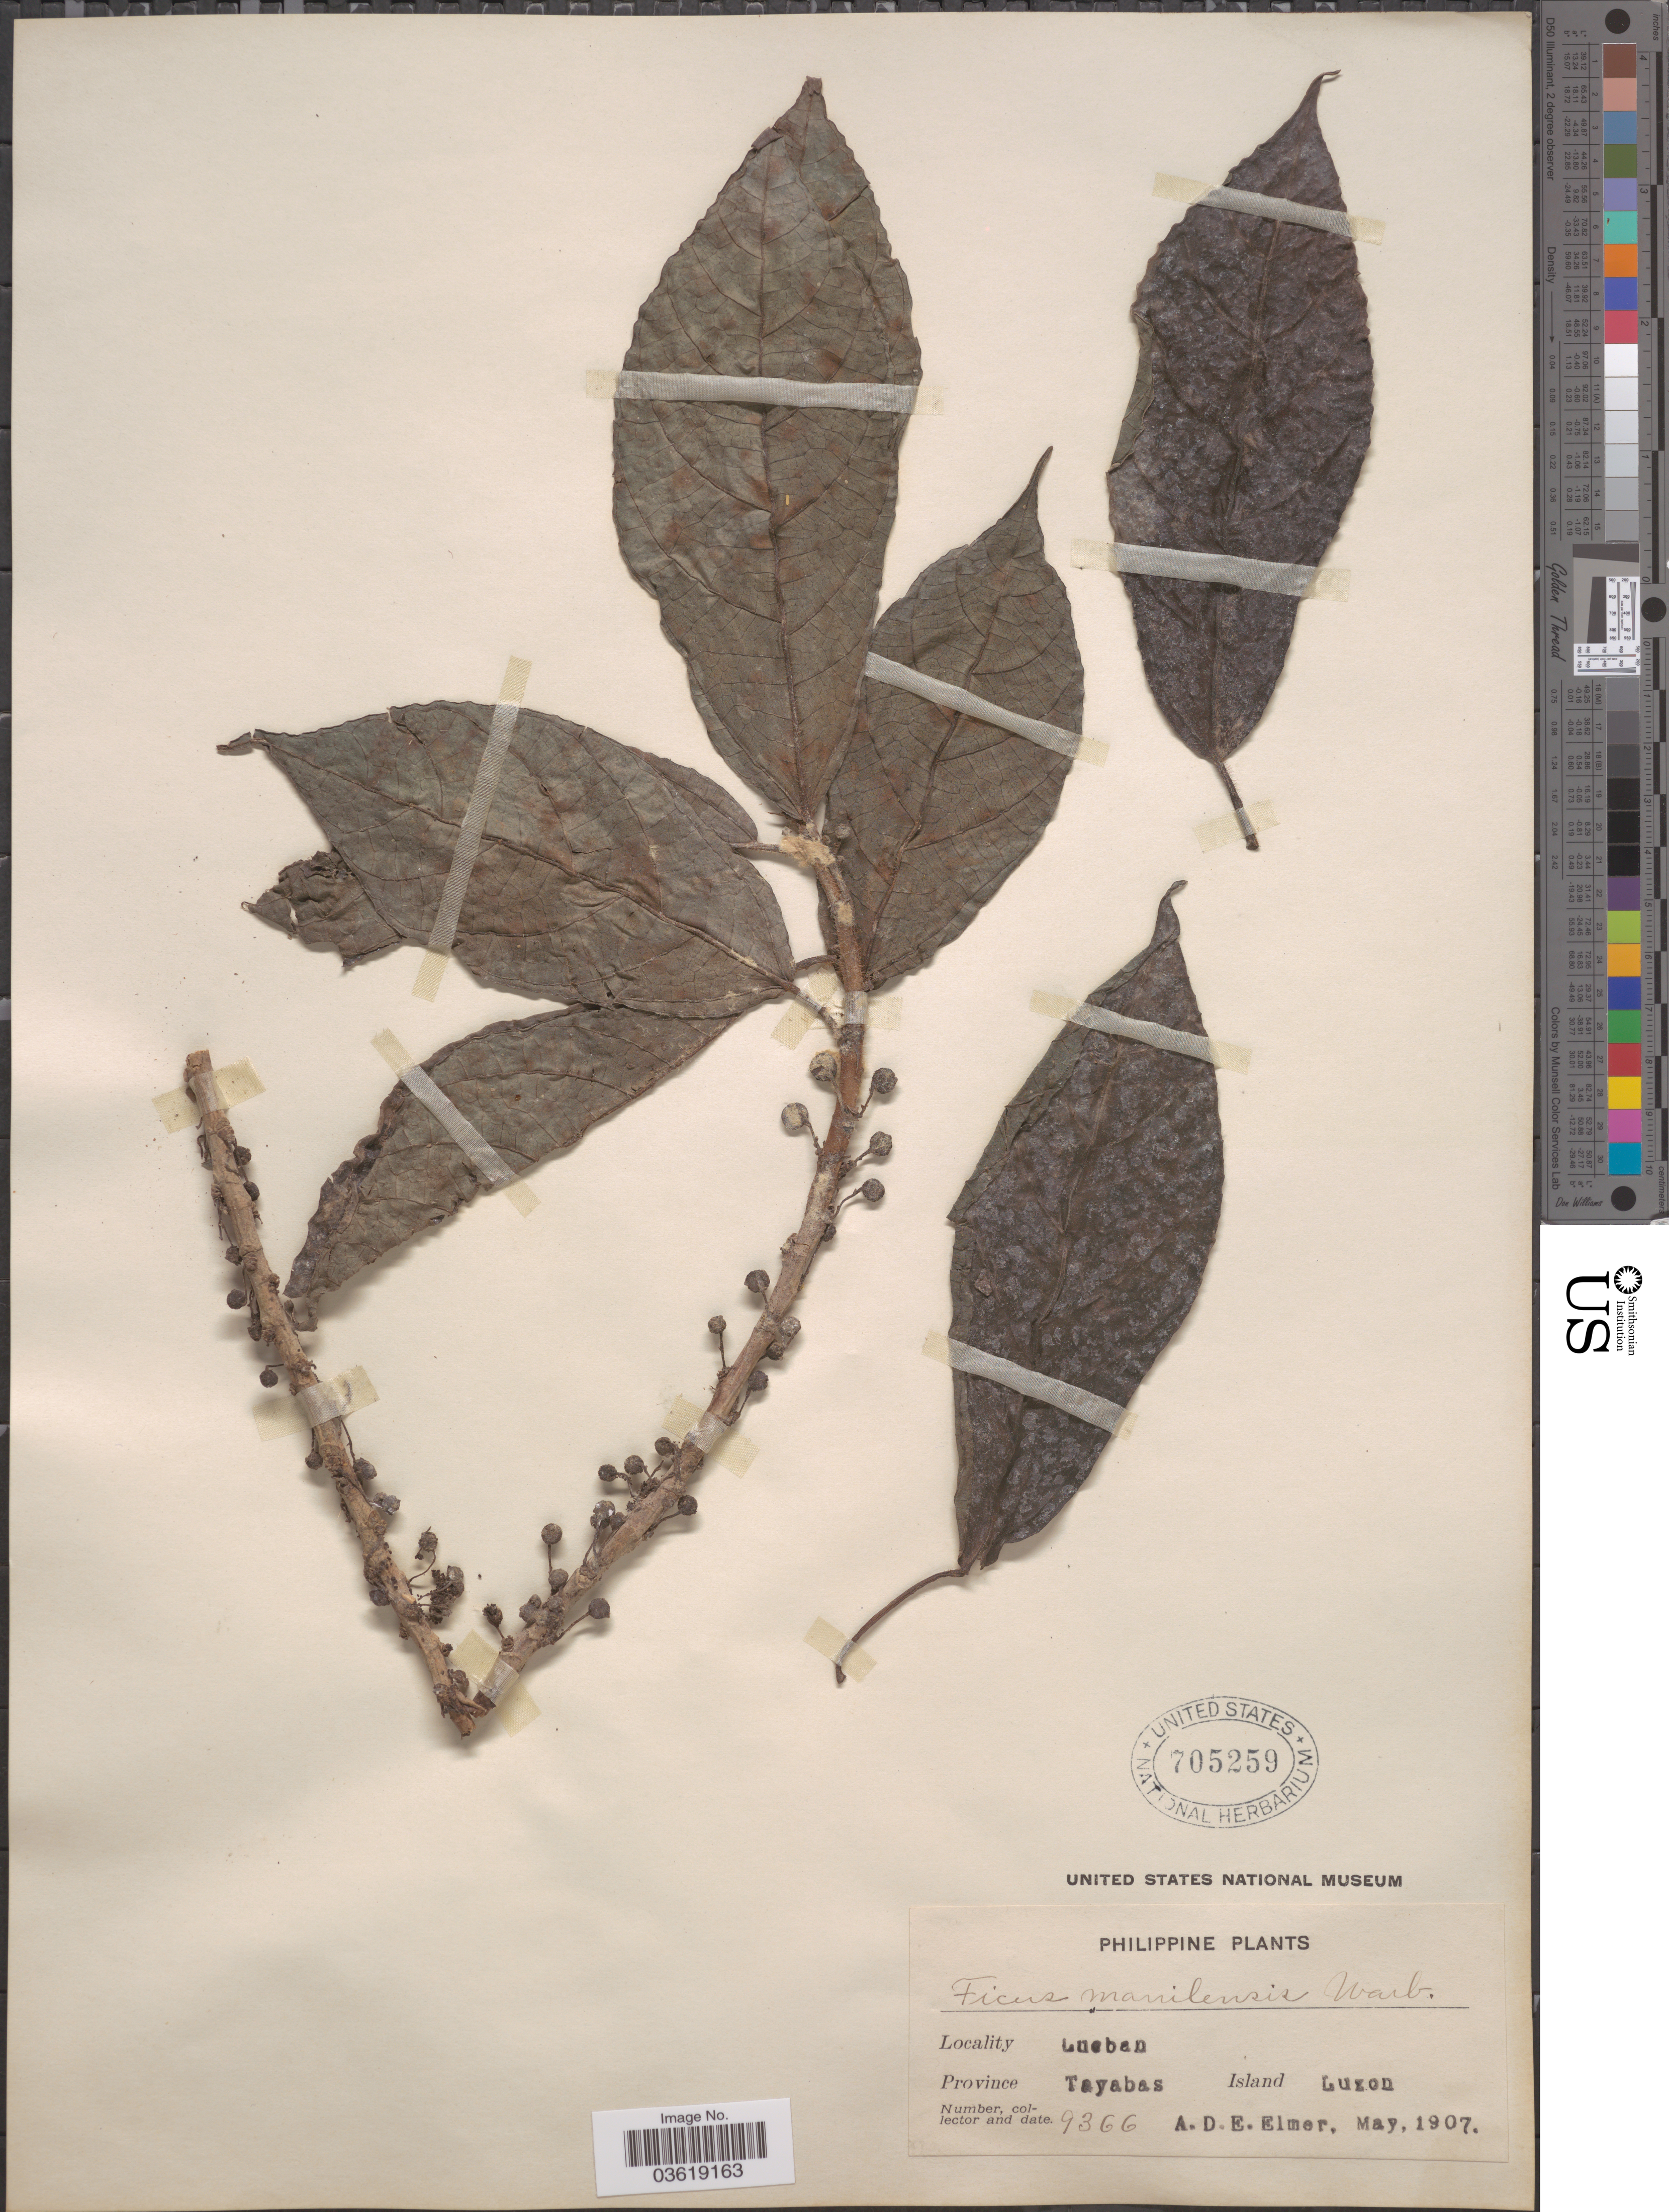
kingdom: Plantae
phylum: Tracheophyta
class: Magnoliopsida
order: Rosales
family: Moraceae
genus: Ficus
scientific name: Ficus manilensis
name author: Warb.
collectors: A. D. E. Elmer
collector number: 9366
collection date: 1907-05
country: Philippines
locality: Philippine. Lucban. Province Tayabas, Island Luzon.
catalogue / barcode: US 705259